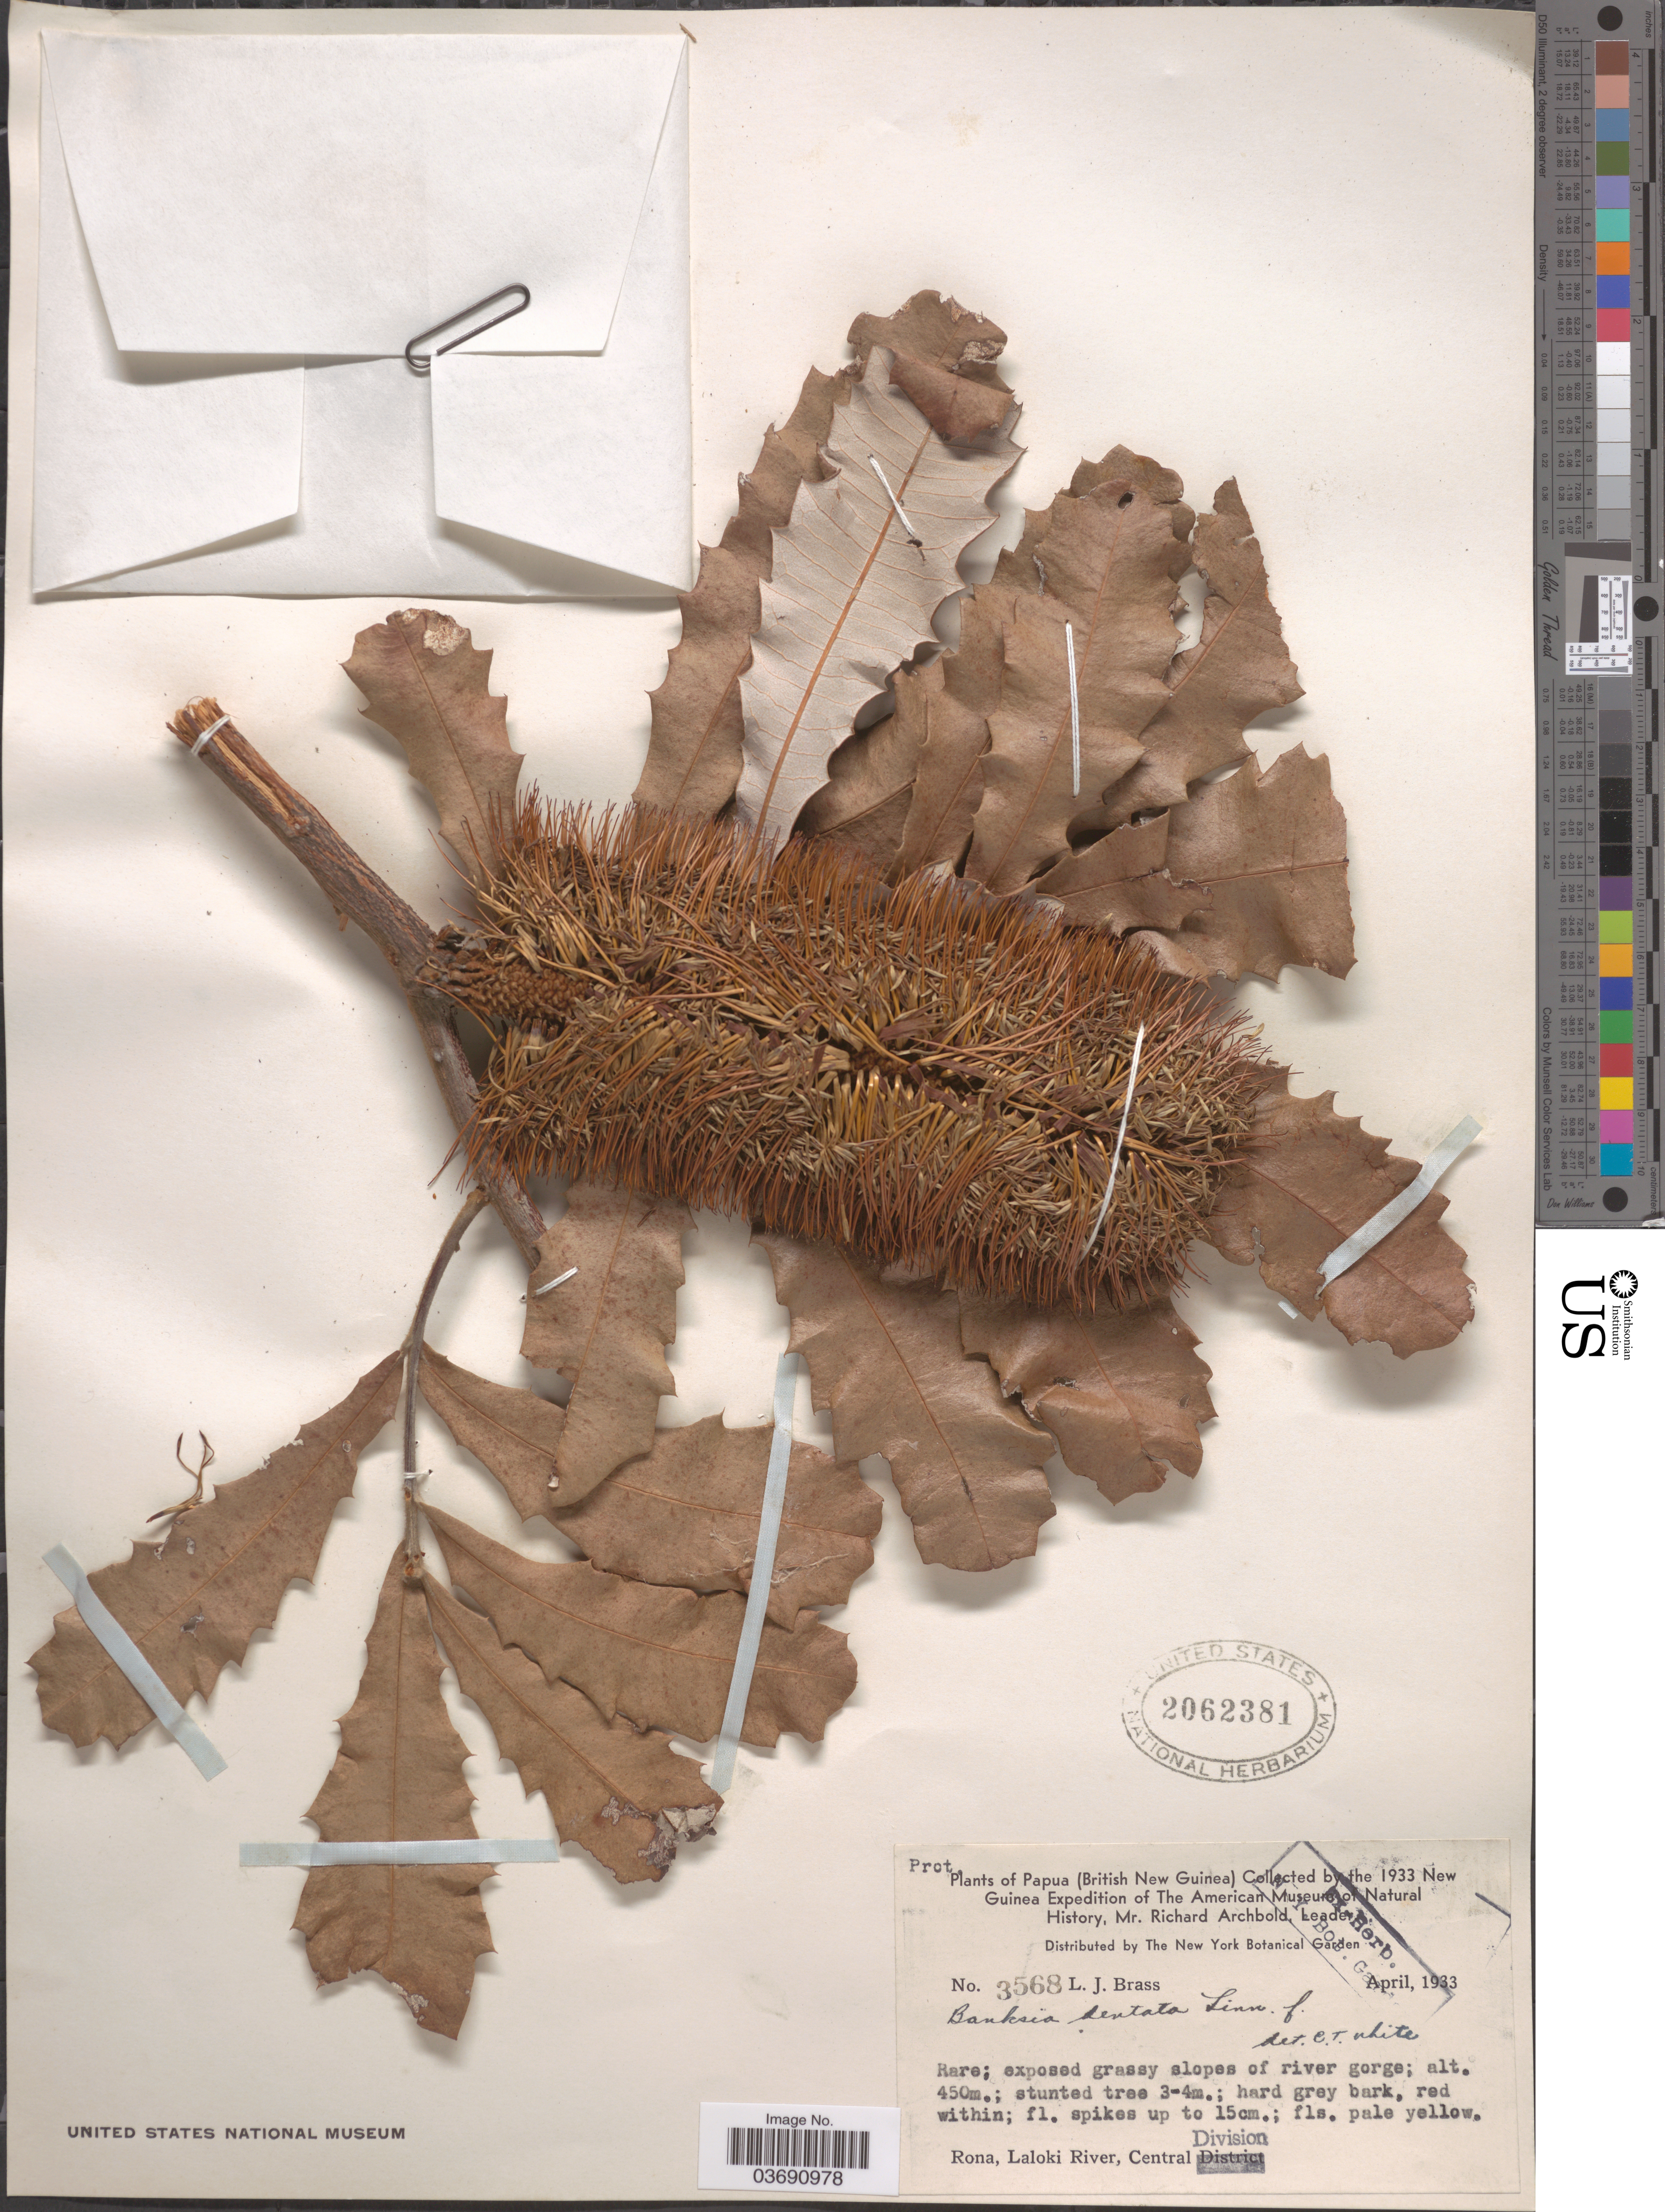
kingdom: Plantae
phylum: Tracheophyta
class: Magnoliopsida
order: Proteales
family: Proteaceae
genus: Banksia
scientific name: Banksia dentata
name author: L. f.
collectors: L. J. Brass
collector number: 3568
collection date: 1933-04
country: Papua New Guinea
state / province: Central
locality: Papua (British New Guinea). Rona, Laloki River, Central Division.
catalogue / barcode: US 2062381